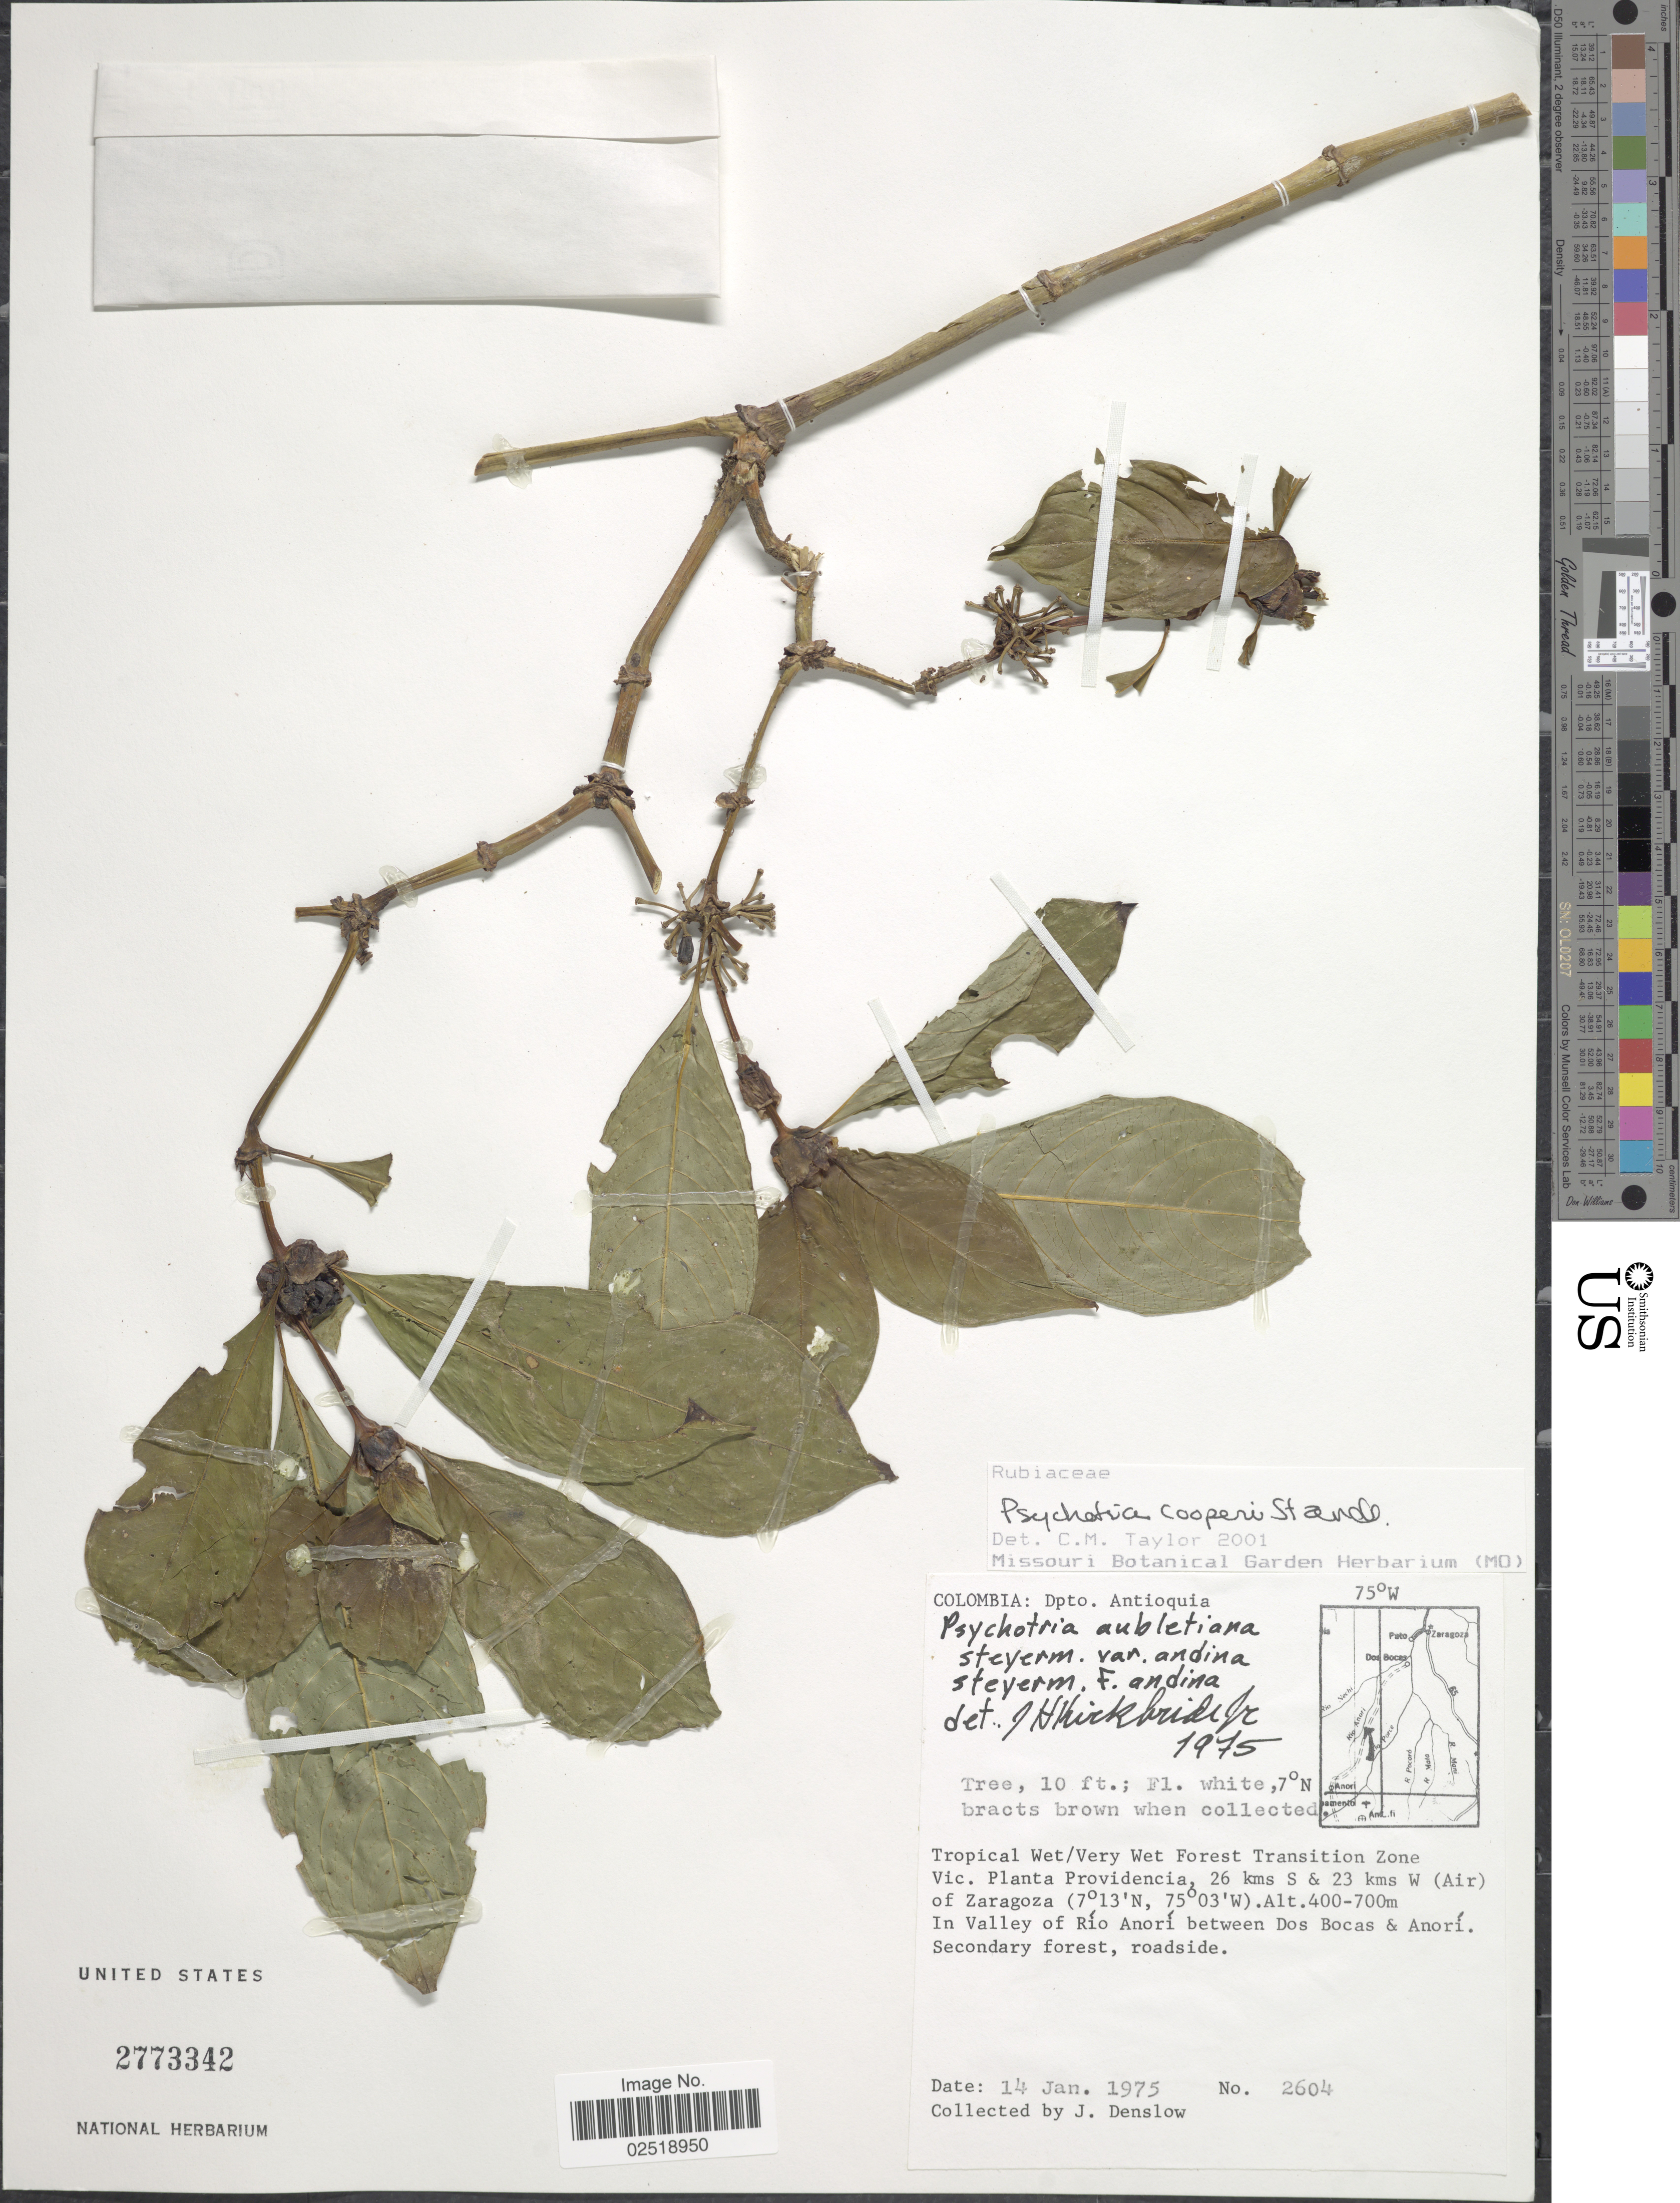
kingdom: Plantae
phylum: Tracheophyta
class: Magnoliopsida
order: Gentianales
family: Rubiaceae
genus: Psychotria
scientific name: Psychotria cooperi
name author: Standl.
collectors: J. Denslow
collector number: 2604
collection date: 1975-01-14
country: Colombia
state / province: Antioquia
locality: Dpto. Antioquia, Tropical Wet/Very Wet Forest Transition Zone Vic. Planata Providencia, 26 kms S & 23 kms W (Air) of Zaragoza, In Valley of Río Anorí between Dos Bocas & Anorí. Secondary forest, roadside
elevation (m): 400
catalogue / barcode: US 2773342